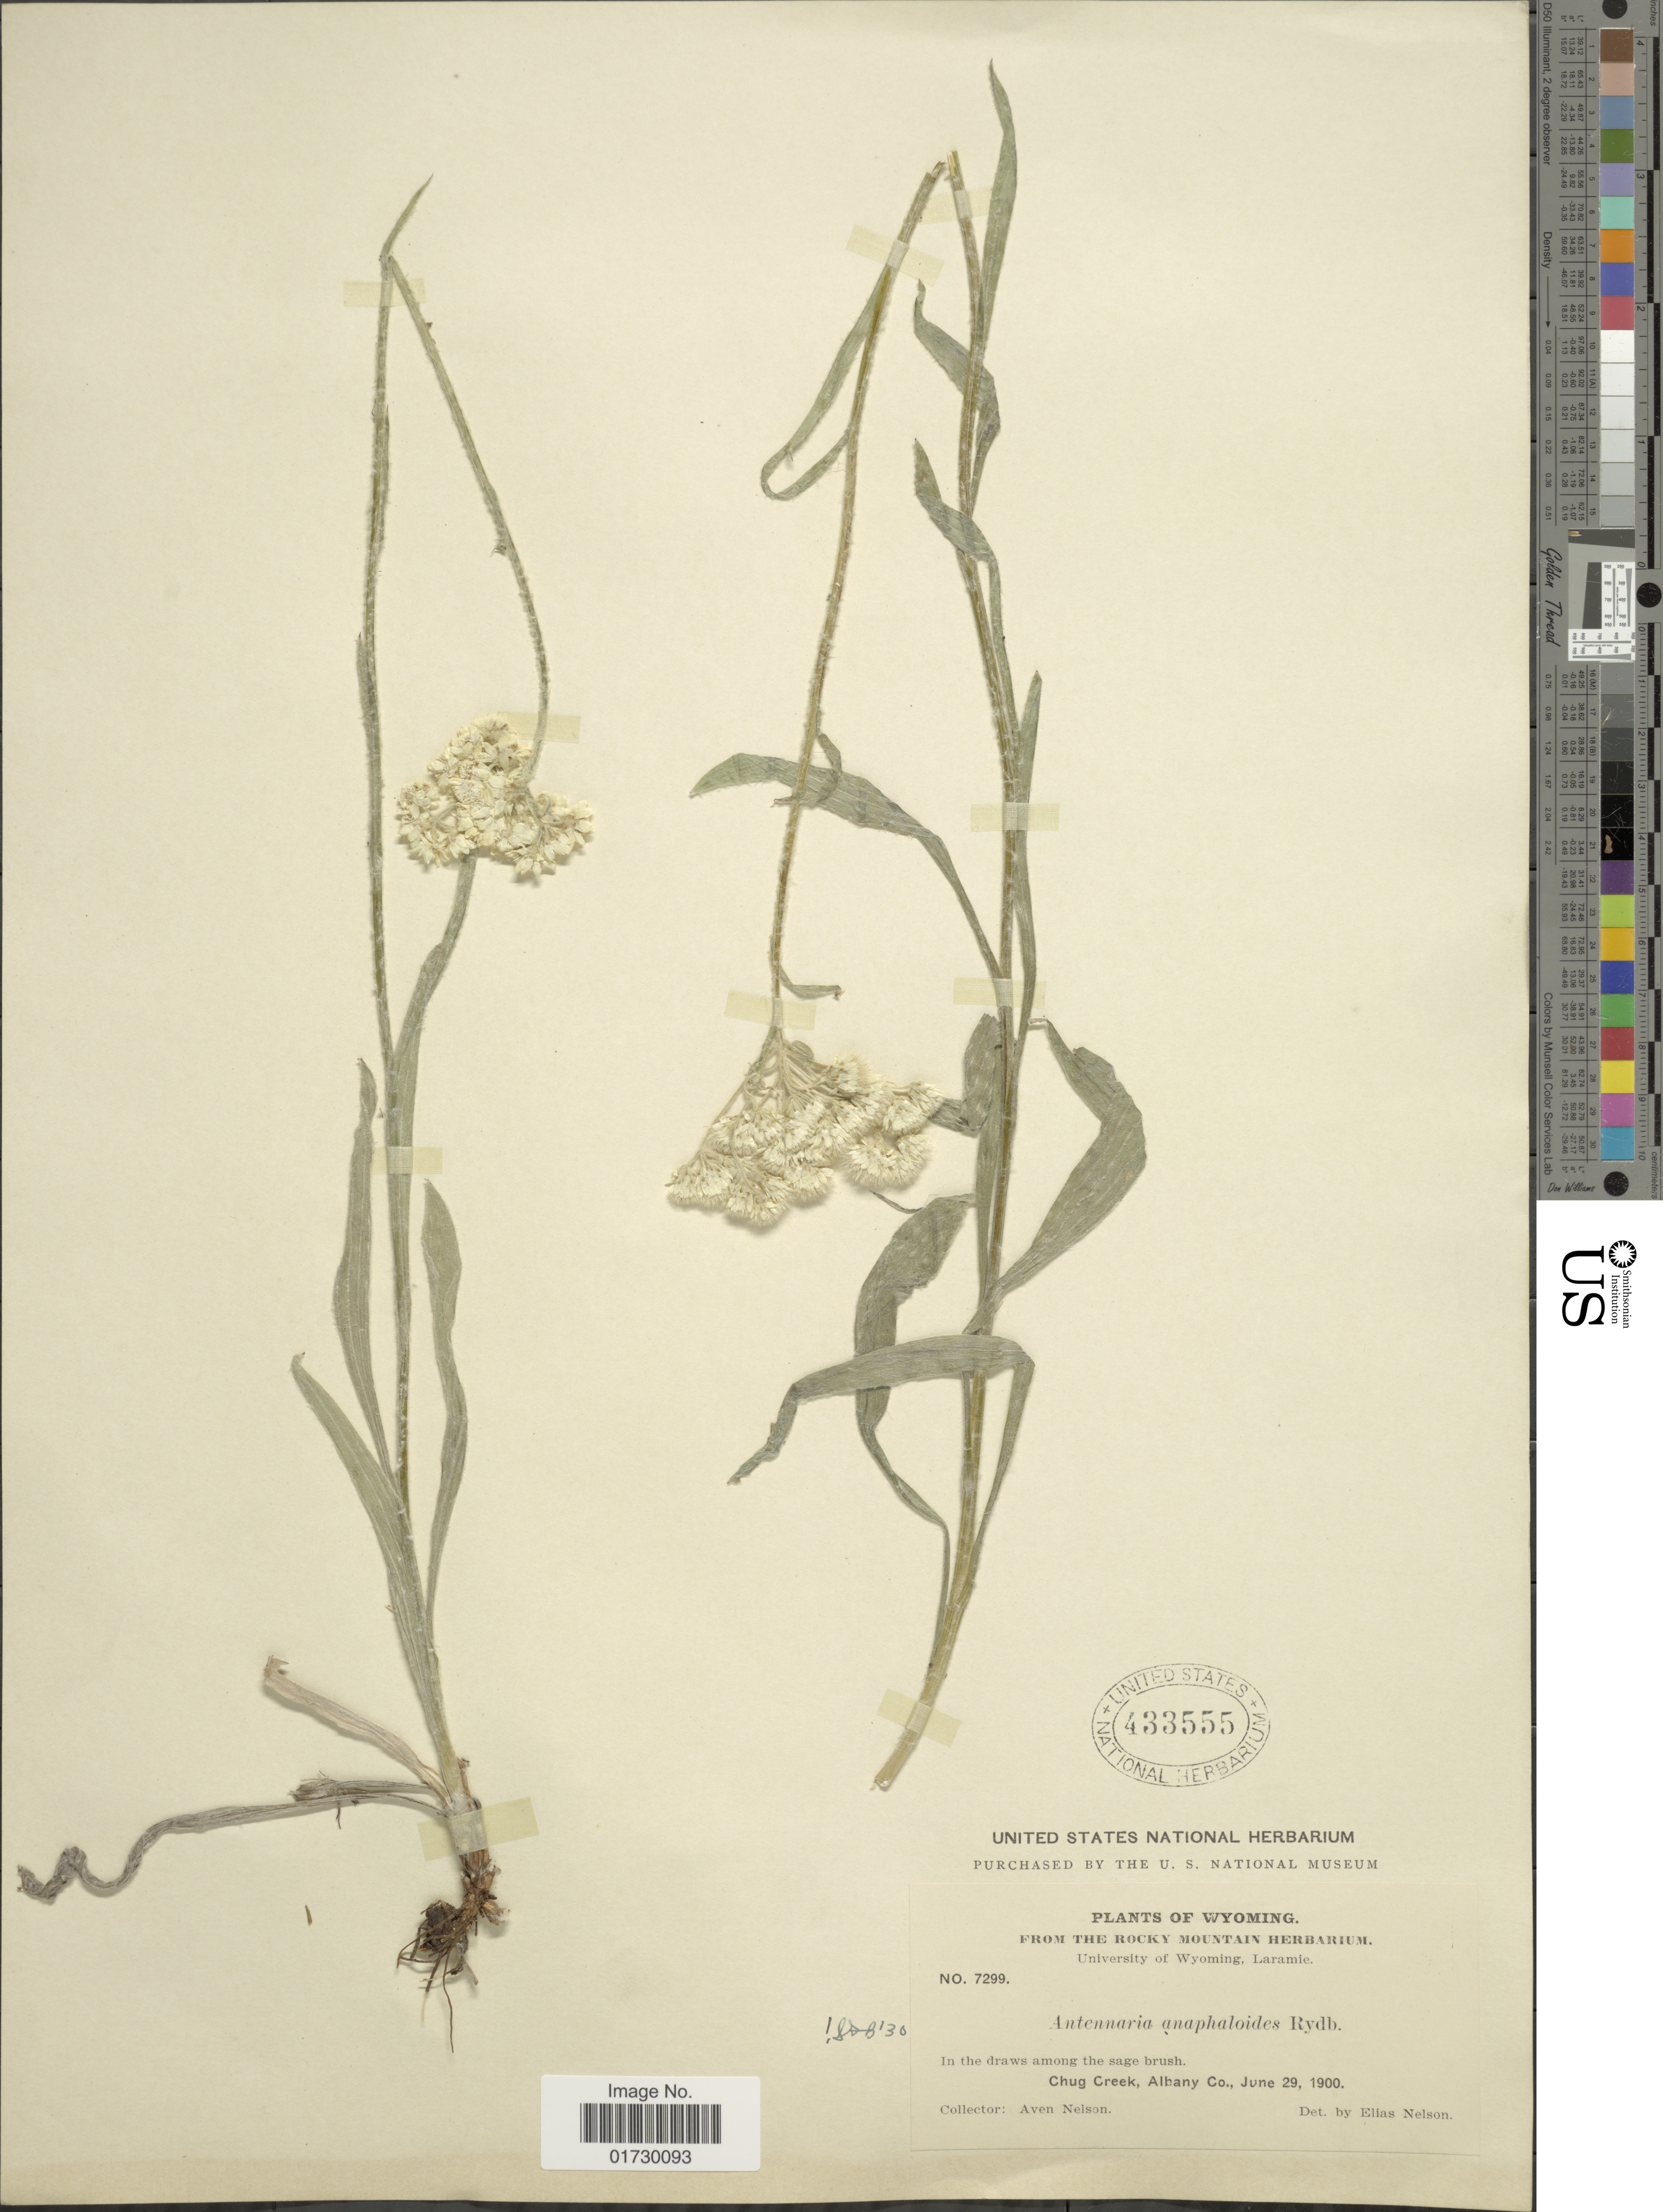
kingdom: Plantae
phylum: Tracheophyta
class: Magnoliopsida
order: Asterales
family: Asteraceae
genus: Antennaria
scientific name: Antennaria anaphaloides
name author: Rydb.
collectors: A. Nelson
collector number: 7299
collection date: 1900-06-29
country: United States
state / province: Wyoming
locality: In the draws among the sage brush,Chug Creek, Albany Co.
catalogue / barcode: US 433555